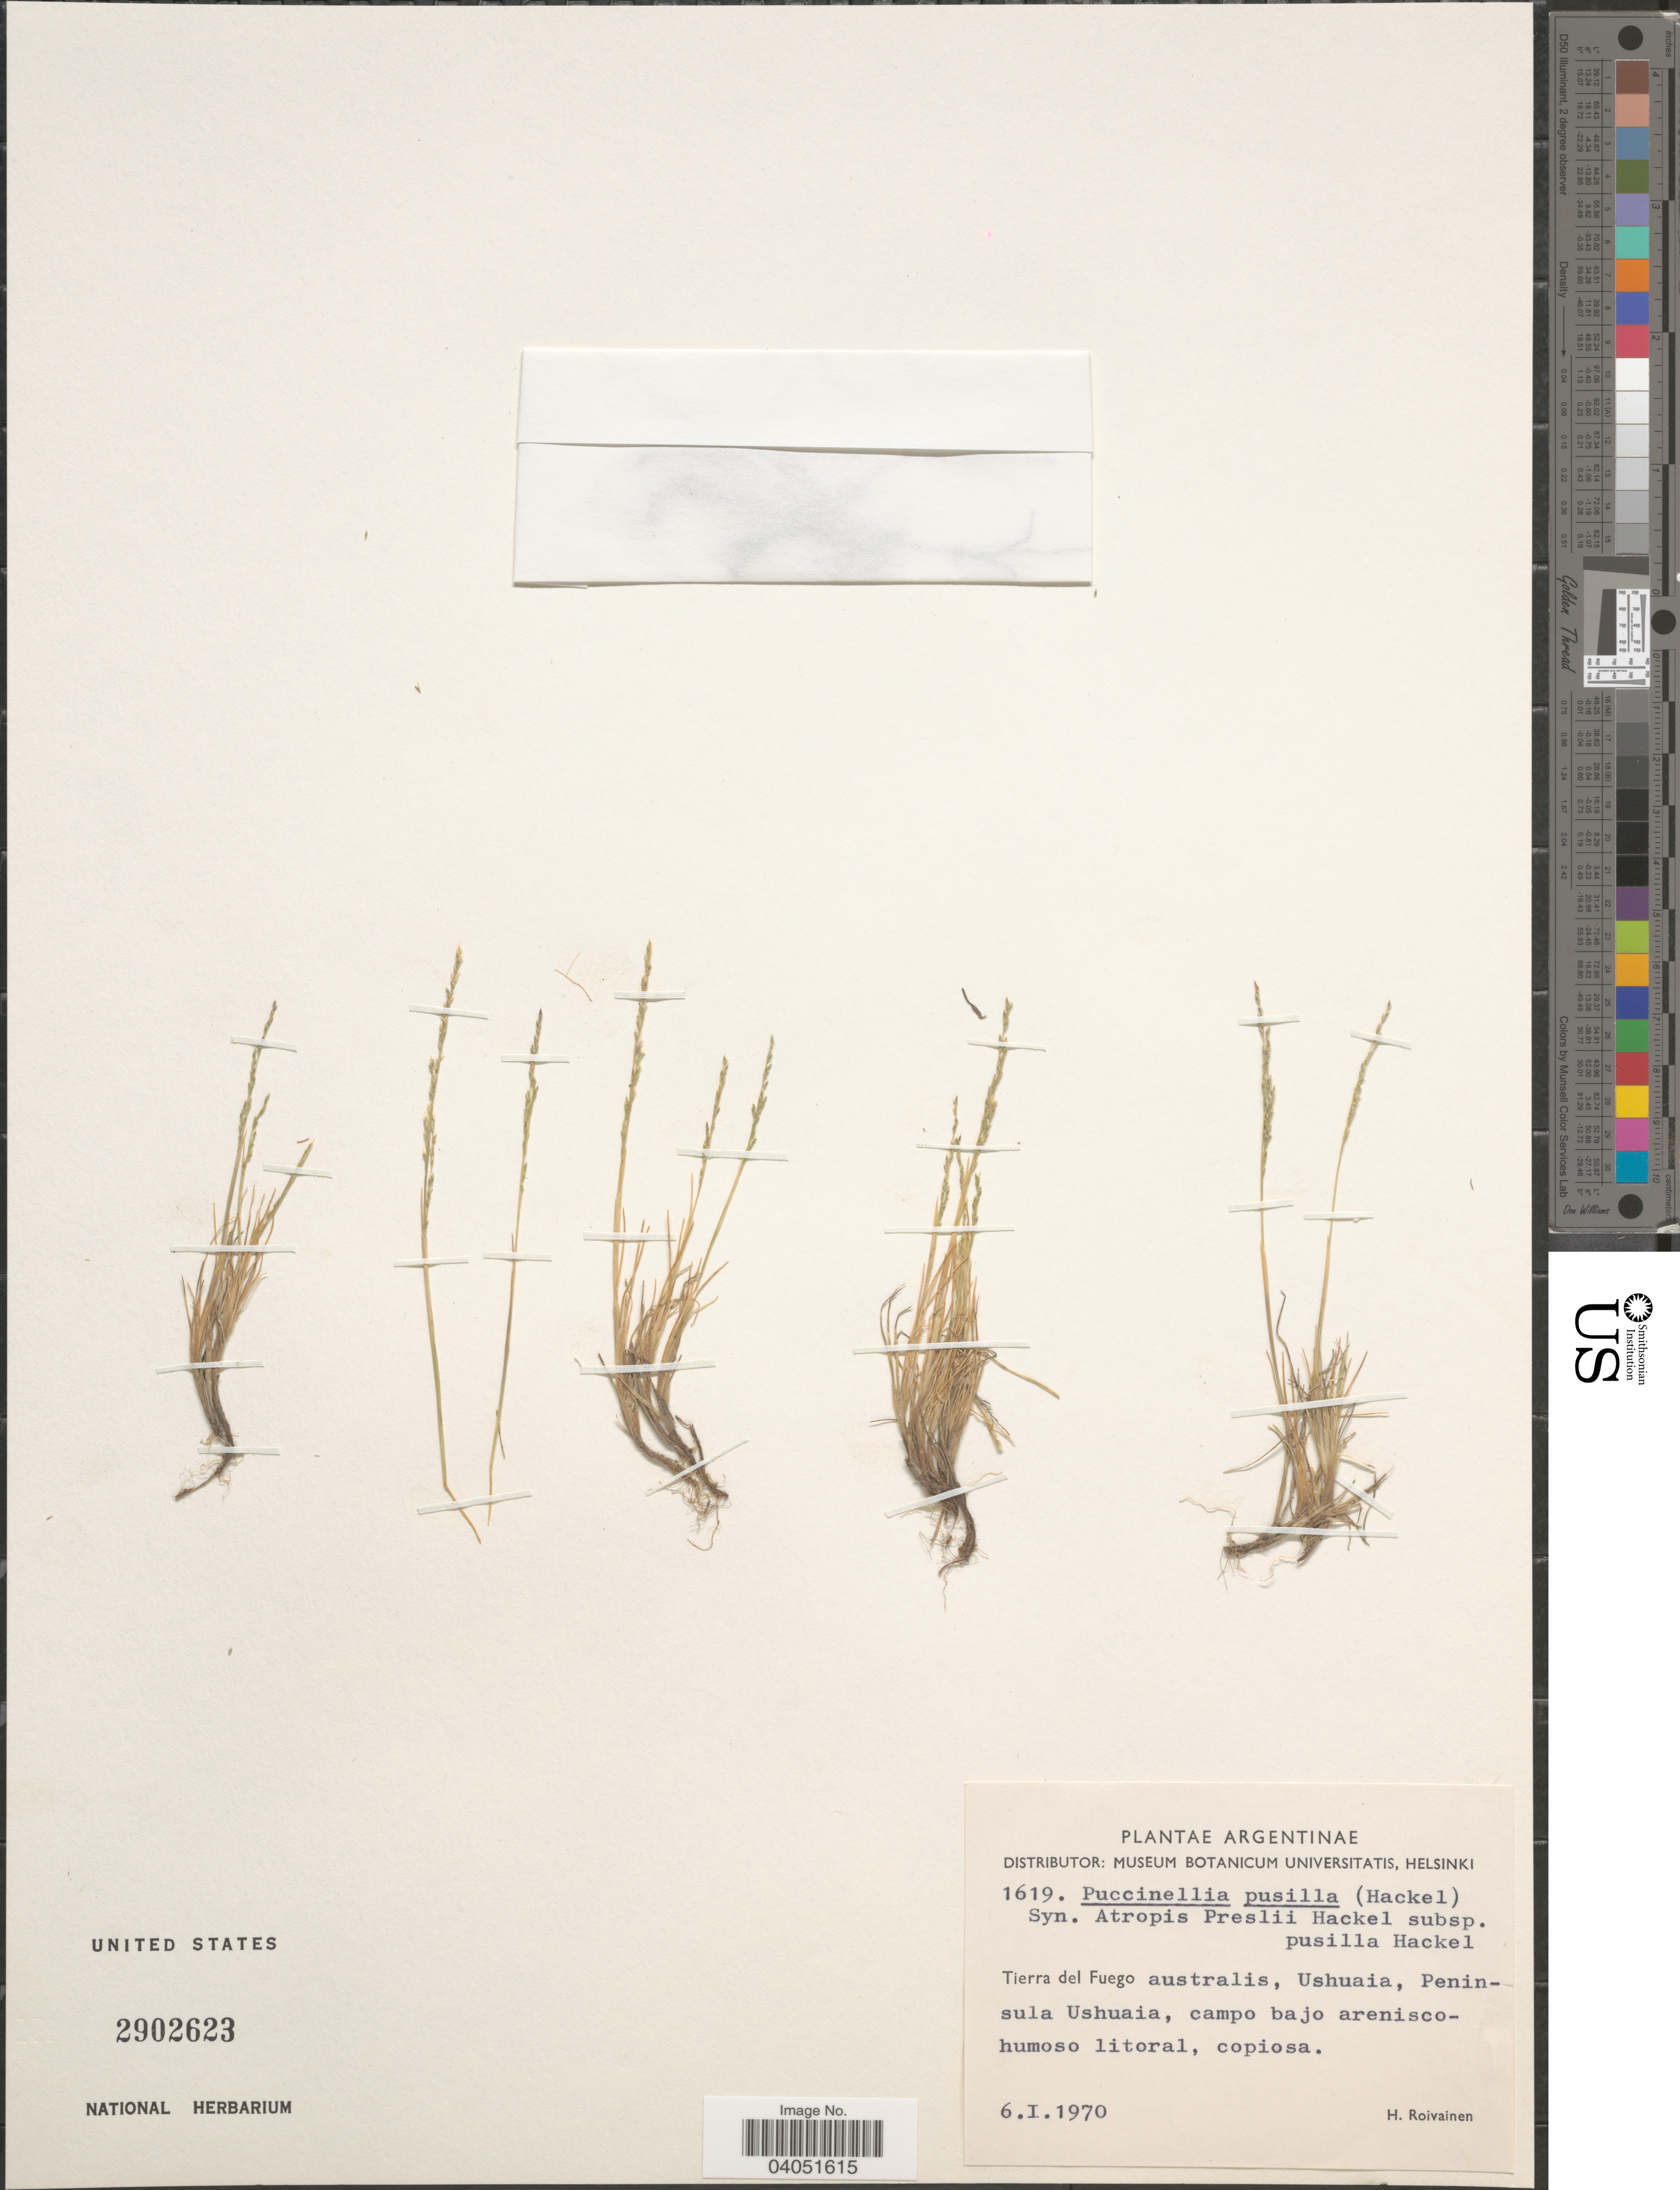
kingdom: Plantae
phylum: Tracheophyta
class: Liliopsida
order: Poales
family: Poaceae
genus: Puccinellia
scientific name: Puccinellia pusilla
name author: (Hack.) Parodi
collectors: H. Roivainen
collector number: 1619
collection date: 1970-01-06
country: Argentina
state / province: Tierra del Fuego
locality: Tierra del Fuego australis, Ushuaia, Peninsula Ushuaia, campo bajo arenisco-humoso litoral, copiosa.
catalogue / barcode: US 2902623